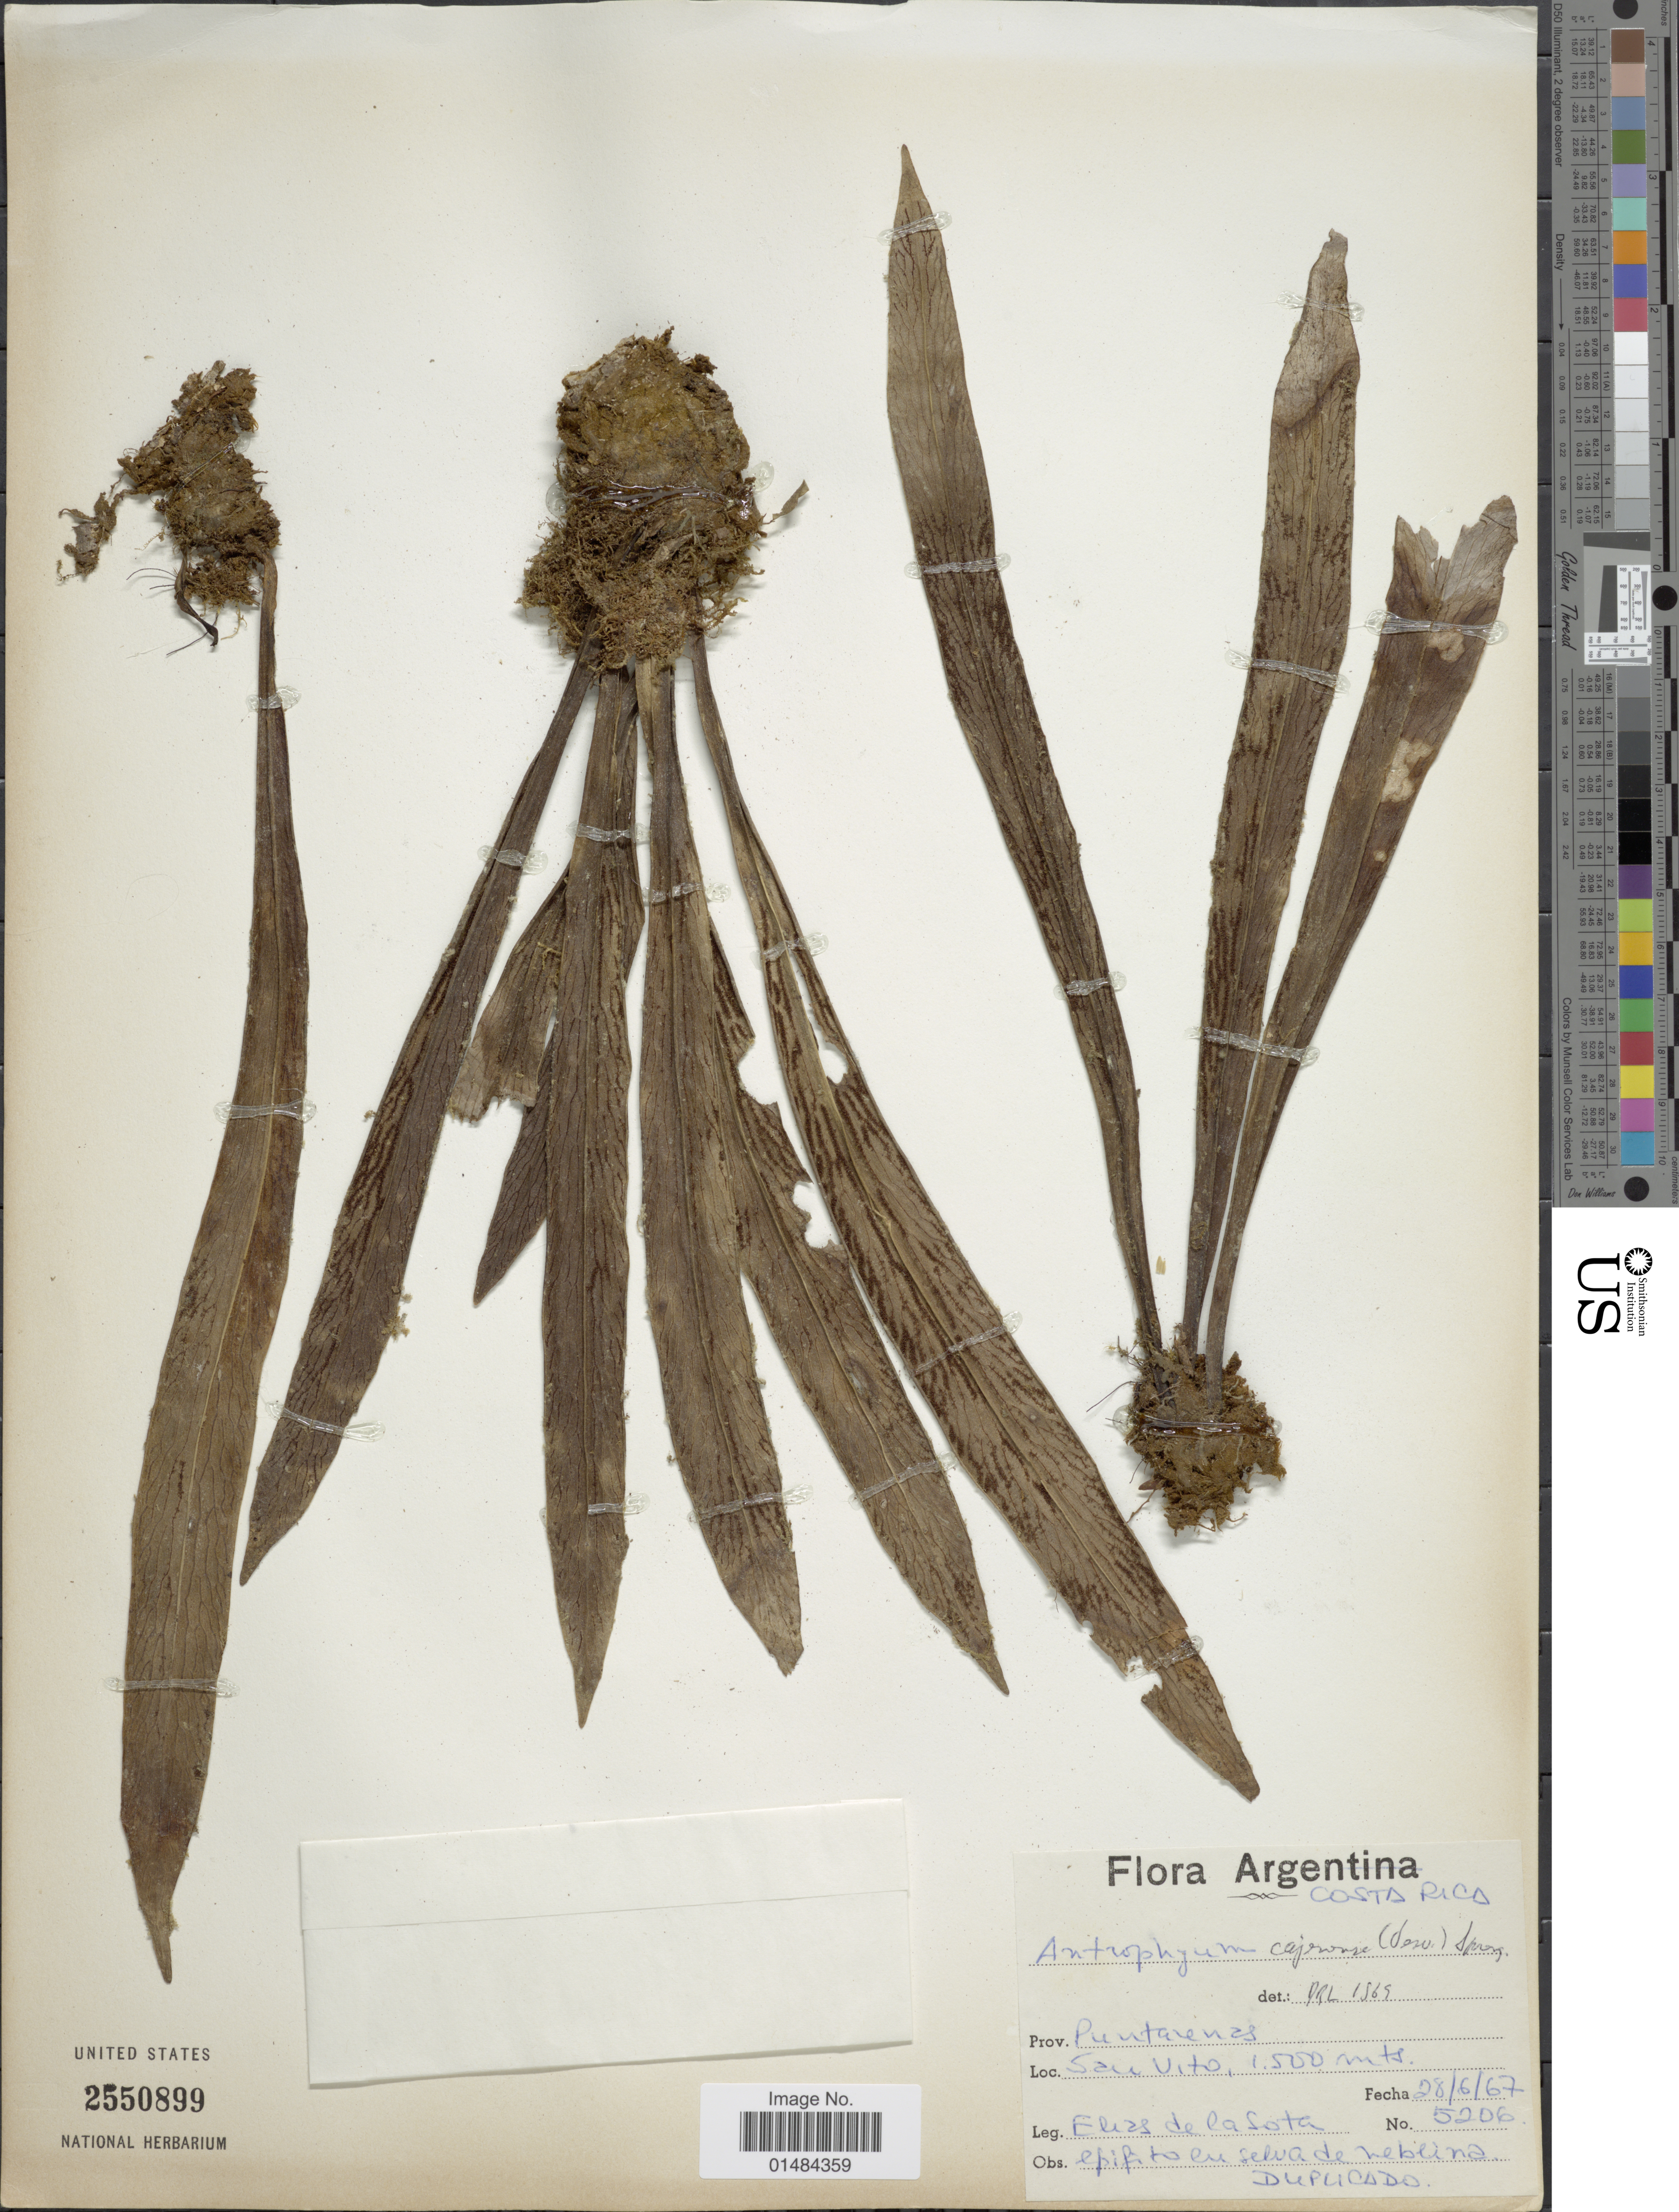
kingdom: Plantae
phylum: Tracheophyta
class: Polypodiopsida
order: Polypodiales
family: Pteridaceae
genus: Polytaenium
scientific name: Polytaenium cajenense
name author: (Desv.) Benedict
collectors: E. R. de la Sota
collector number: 5206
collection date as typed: Transcribed d/m/y: 28/6/67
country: Costa Rica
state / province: Puntarenas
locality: Costa Rica, San Vito.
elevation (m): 1500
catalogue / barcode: US 2550899